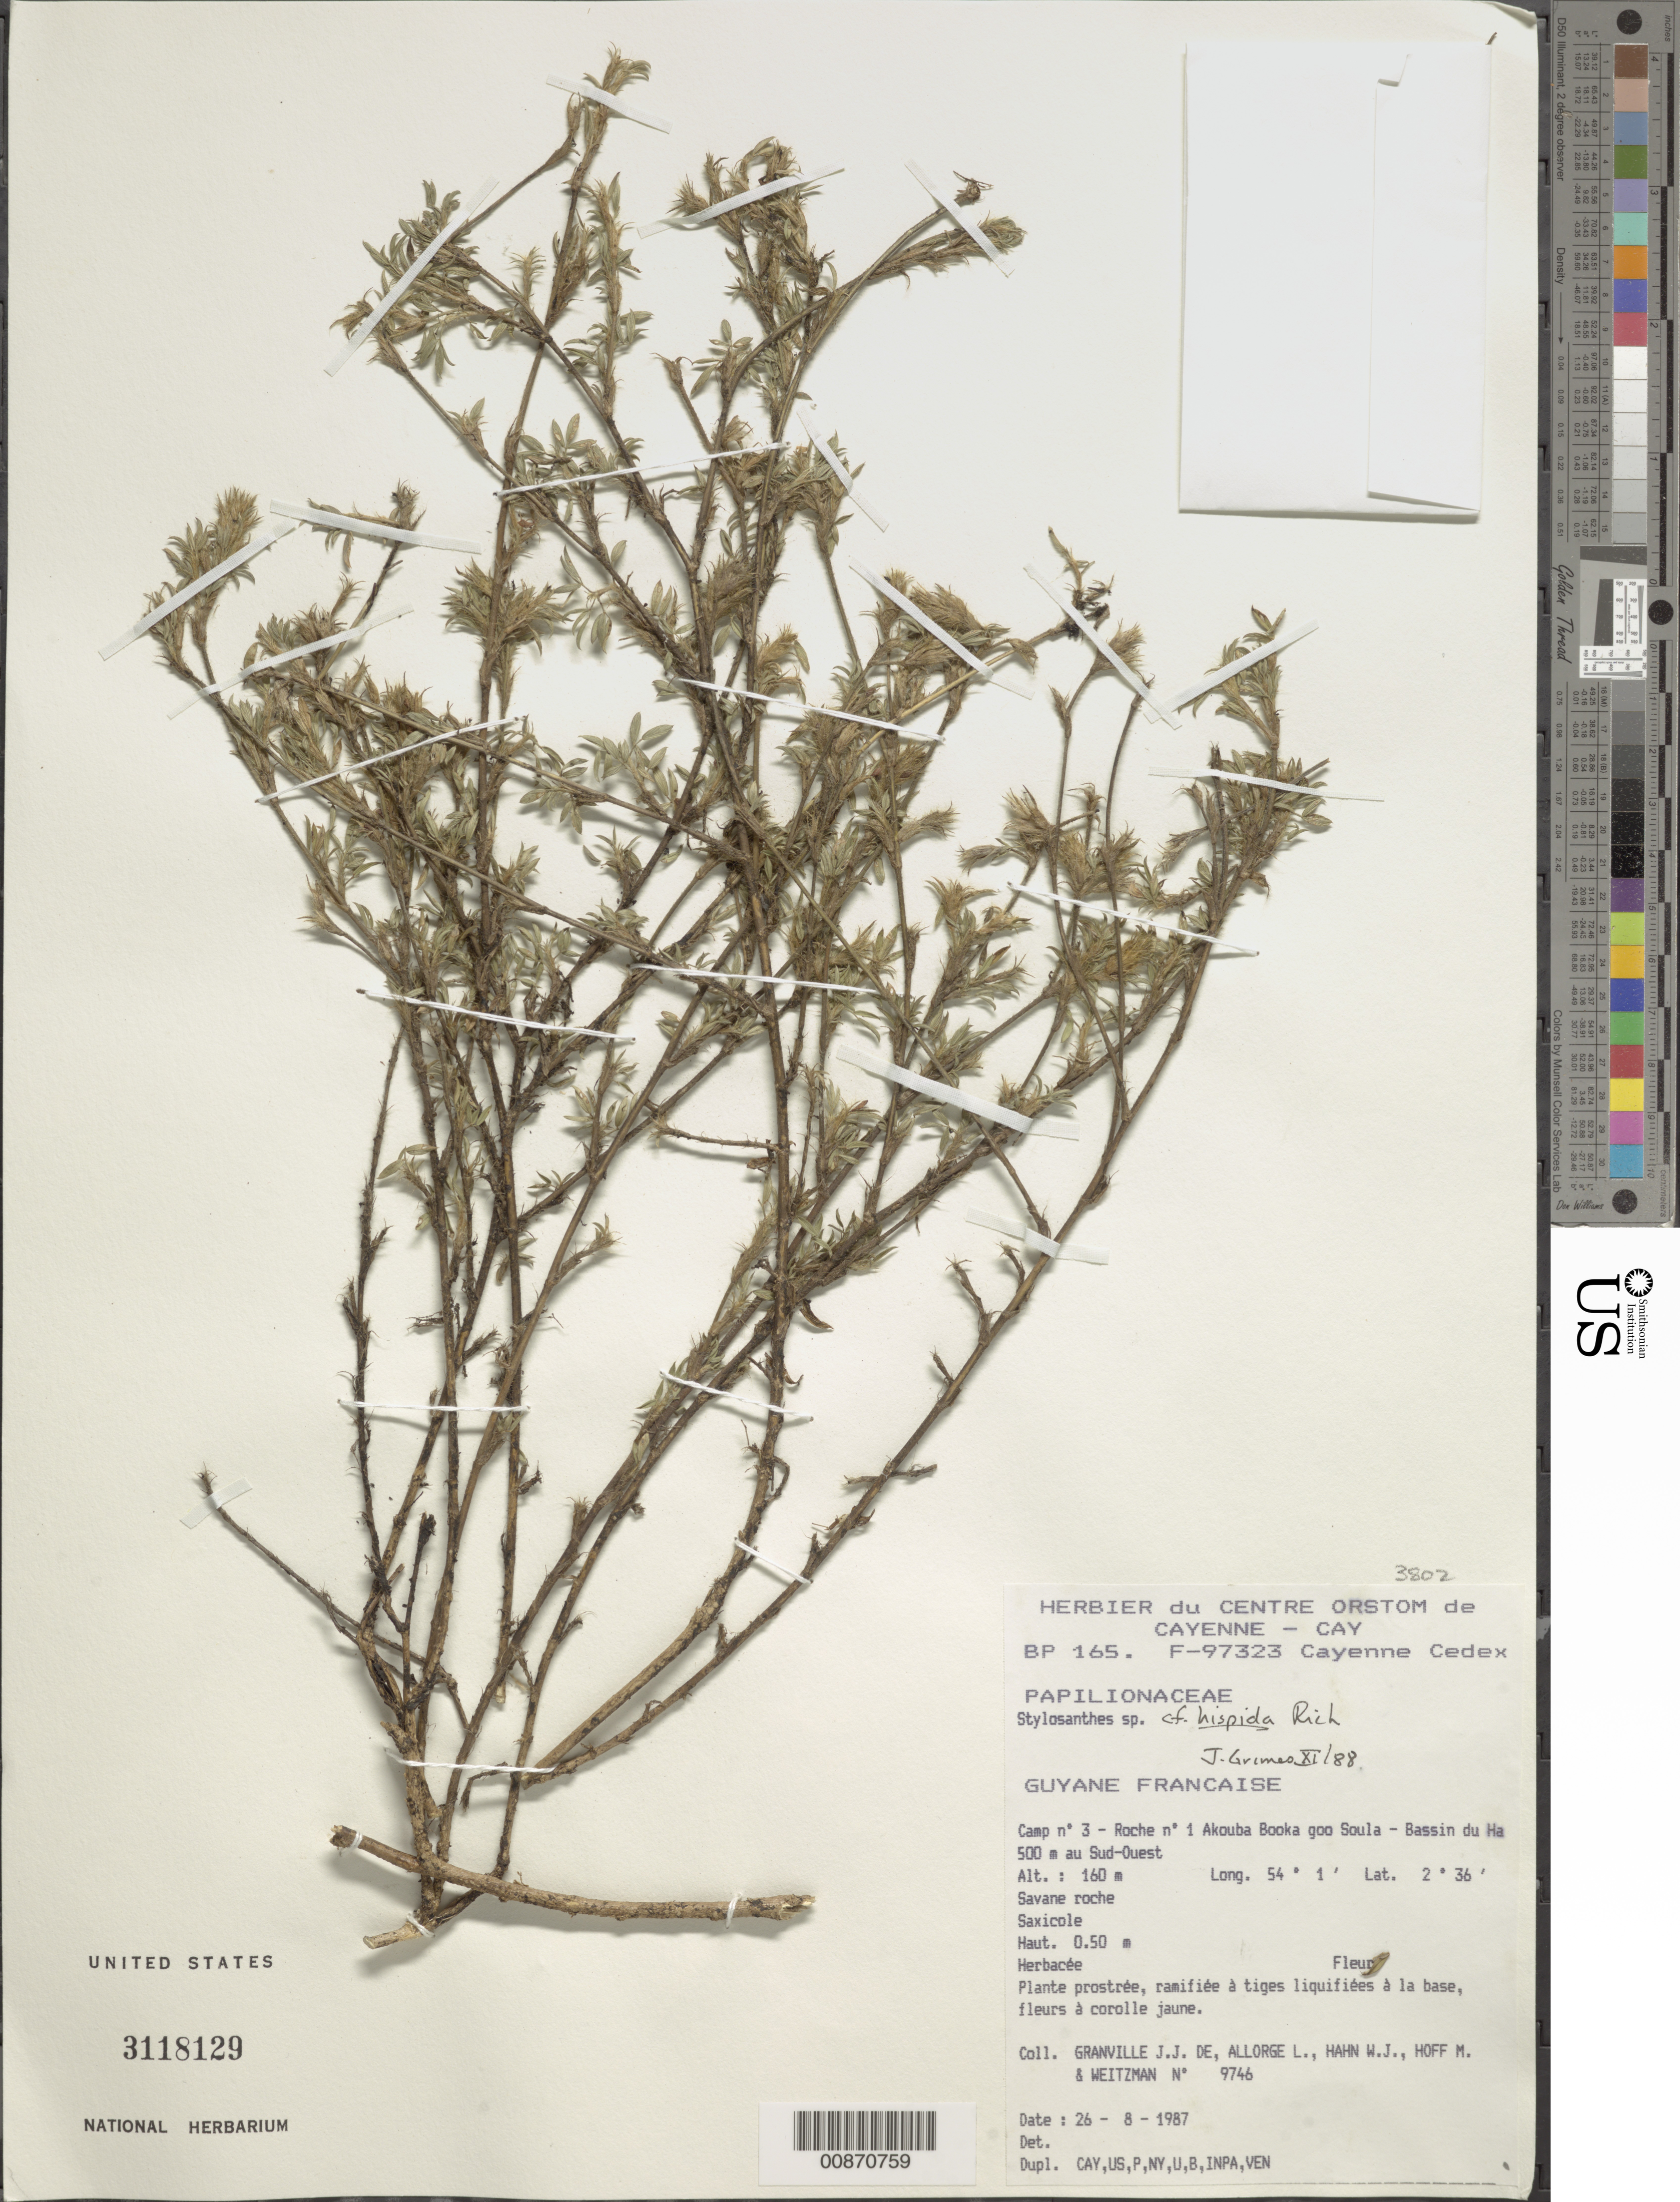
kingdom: Plantae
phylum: Tracheophyta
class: Magnoliopsida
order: Fabales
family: Fabaceae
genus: Stylosanthes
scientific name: Stylosanthes hispida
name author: Rich.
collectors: J.-J. de Granville, L. Allorge, W. J. Hahn, M. Hoff & Weitzman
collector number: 9746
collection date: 1987-08-26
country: French Guiana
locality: Campo no 3, Roche no 1 Akouba Booka goo Soula-Bassin du Ha 500 m au Sud-Ouest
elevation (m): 160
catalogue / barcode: US 3118129